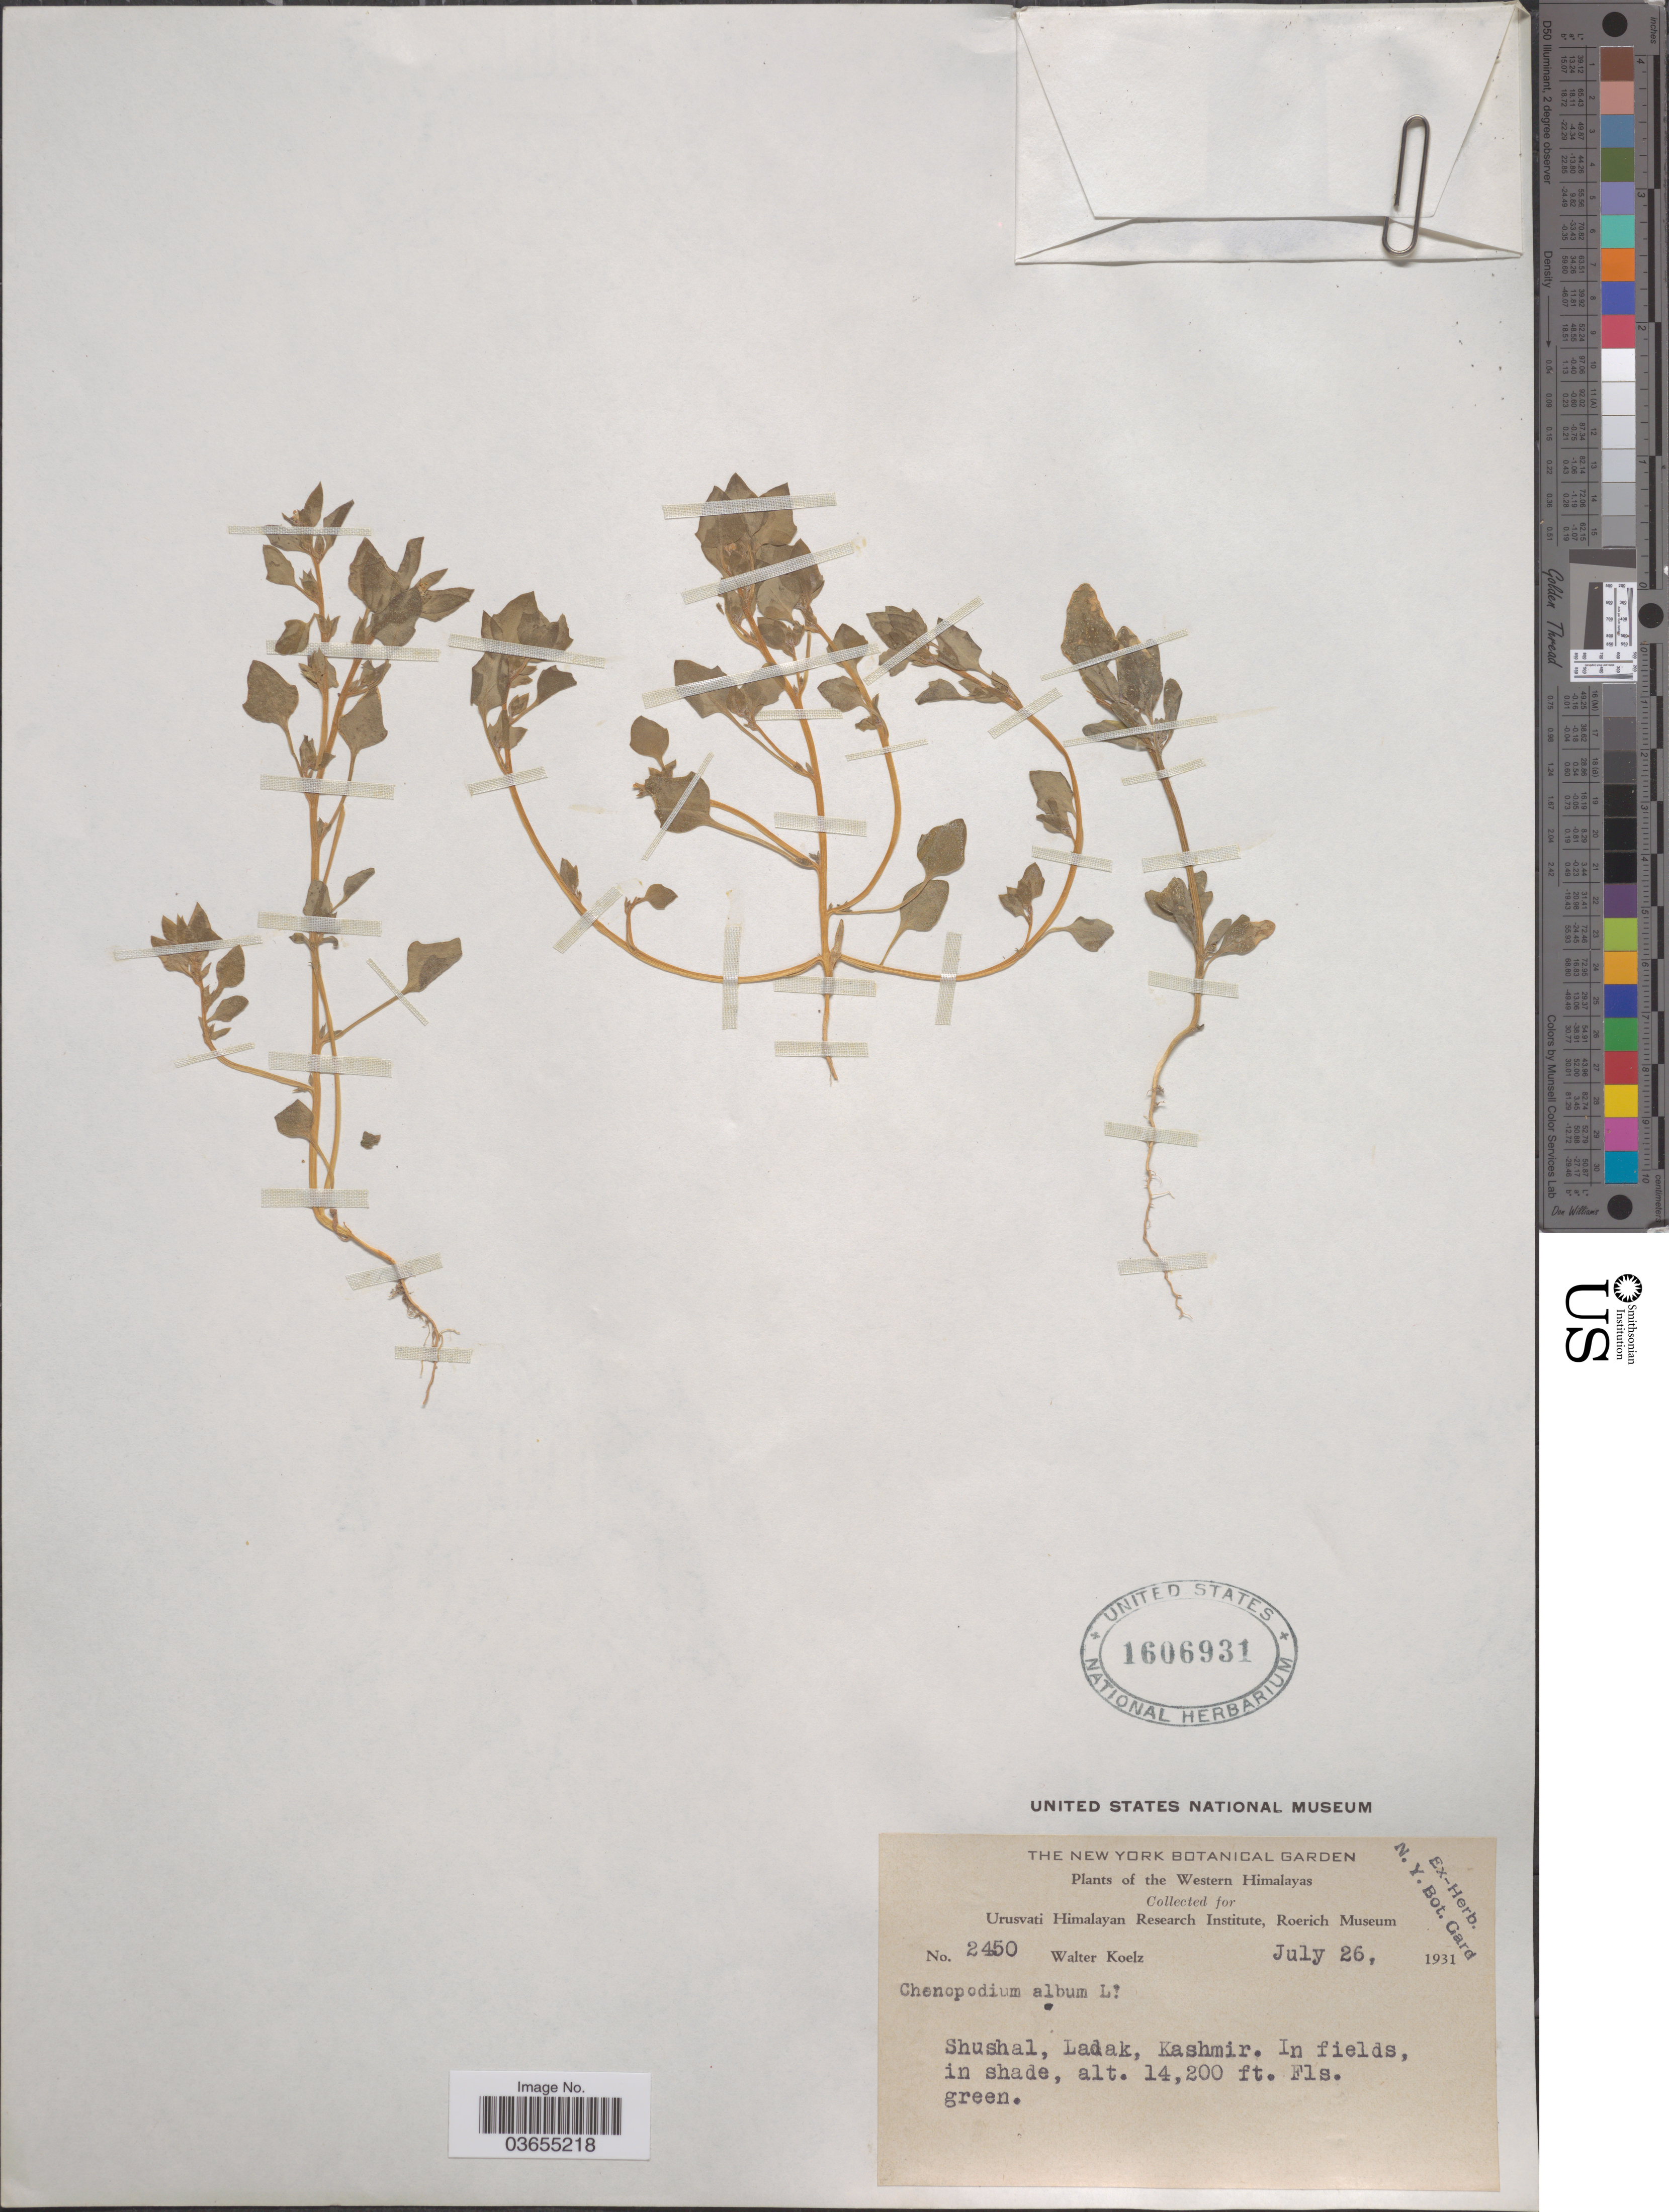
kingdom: Plantae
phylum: Tracheophyta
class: Magnoliopsida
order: Caryophyllales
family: Amaranthaceae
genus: Chenopodium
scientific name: Chenopodium album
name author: L.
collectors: W. N. Koelz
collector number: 2450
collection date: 1931-07-26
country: India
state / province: Ladakh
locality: Western Himalayas. Shushal, Ladak, Kashmir.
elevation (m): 4328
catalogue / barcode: US 1606931